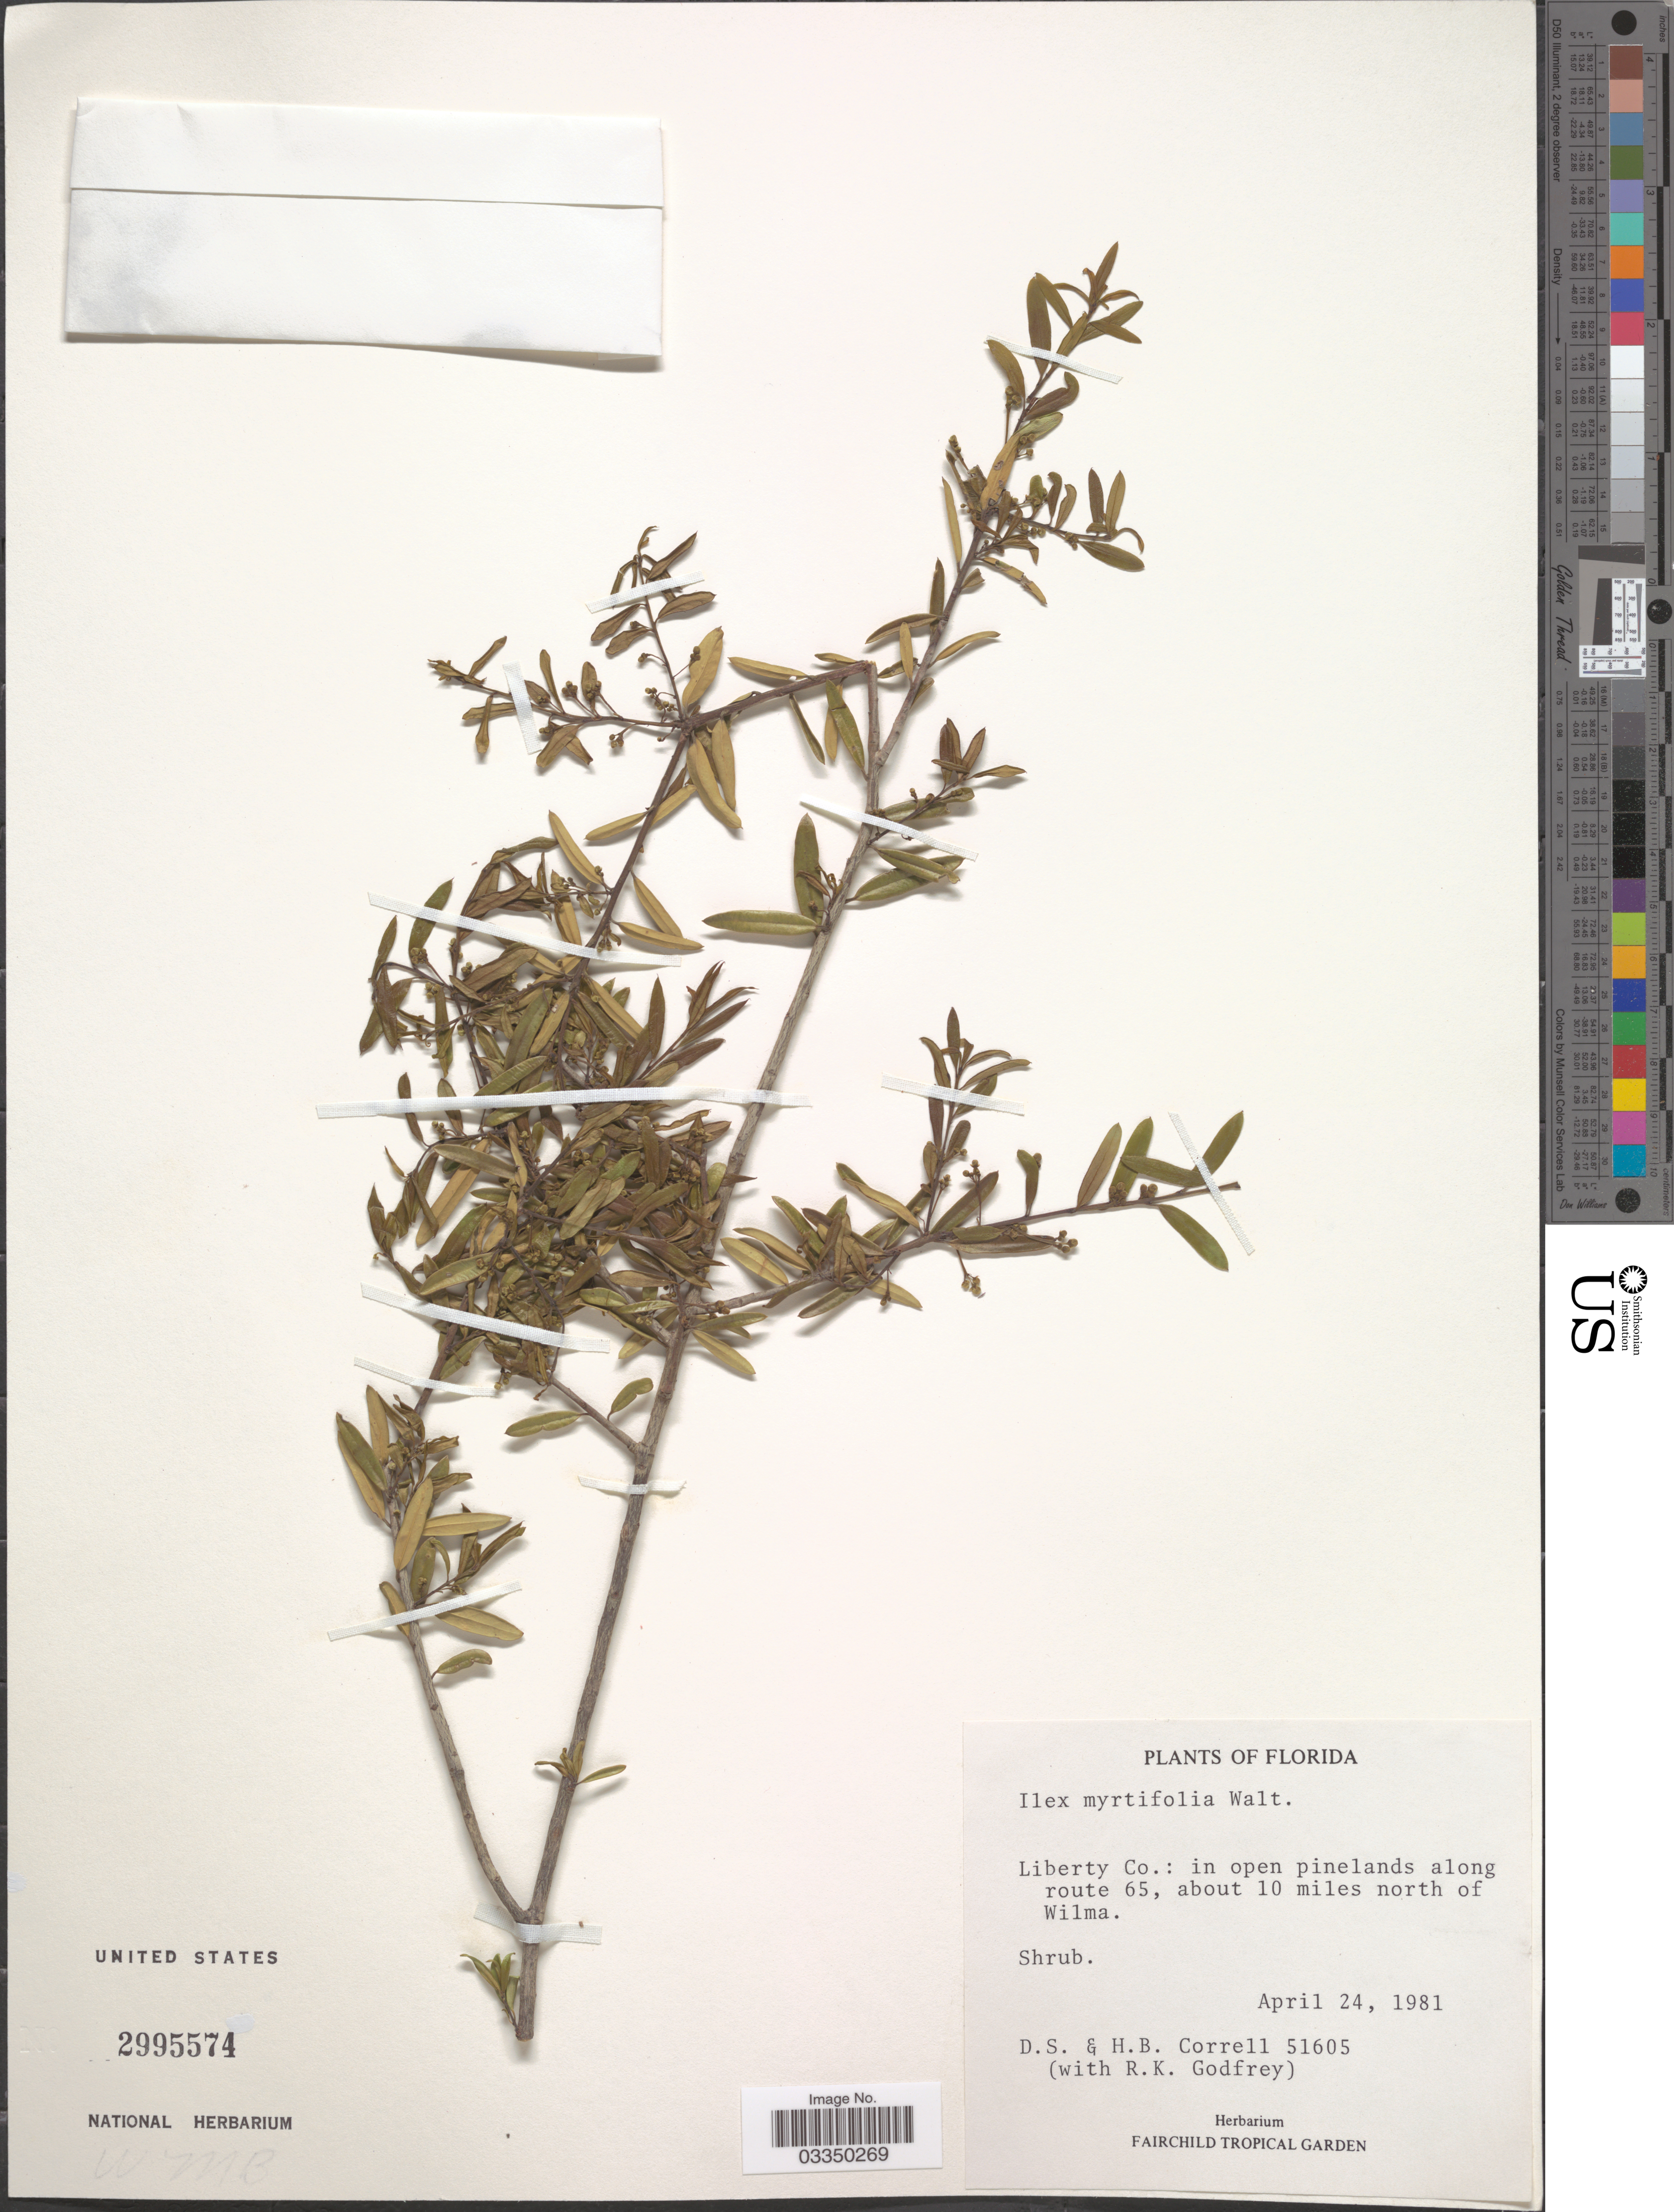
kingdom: Plantae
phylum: Tracheophyta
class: Magnoliopsida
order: Aquifoliales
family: Aquifoliaceae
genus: Ilex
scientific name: Ilex myrtifolia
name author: Walter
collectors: D. S. Correll, H. Correll & R. K. Godfrey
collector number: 51605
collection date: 1981-04-24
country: United States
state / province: Florida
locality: Liberty Co.: in open pinelands along route 65, about 10 miles north of Wilma.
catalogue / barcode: US 2995574